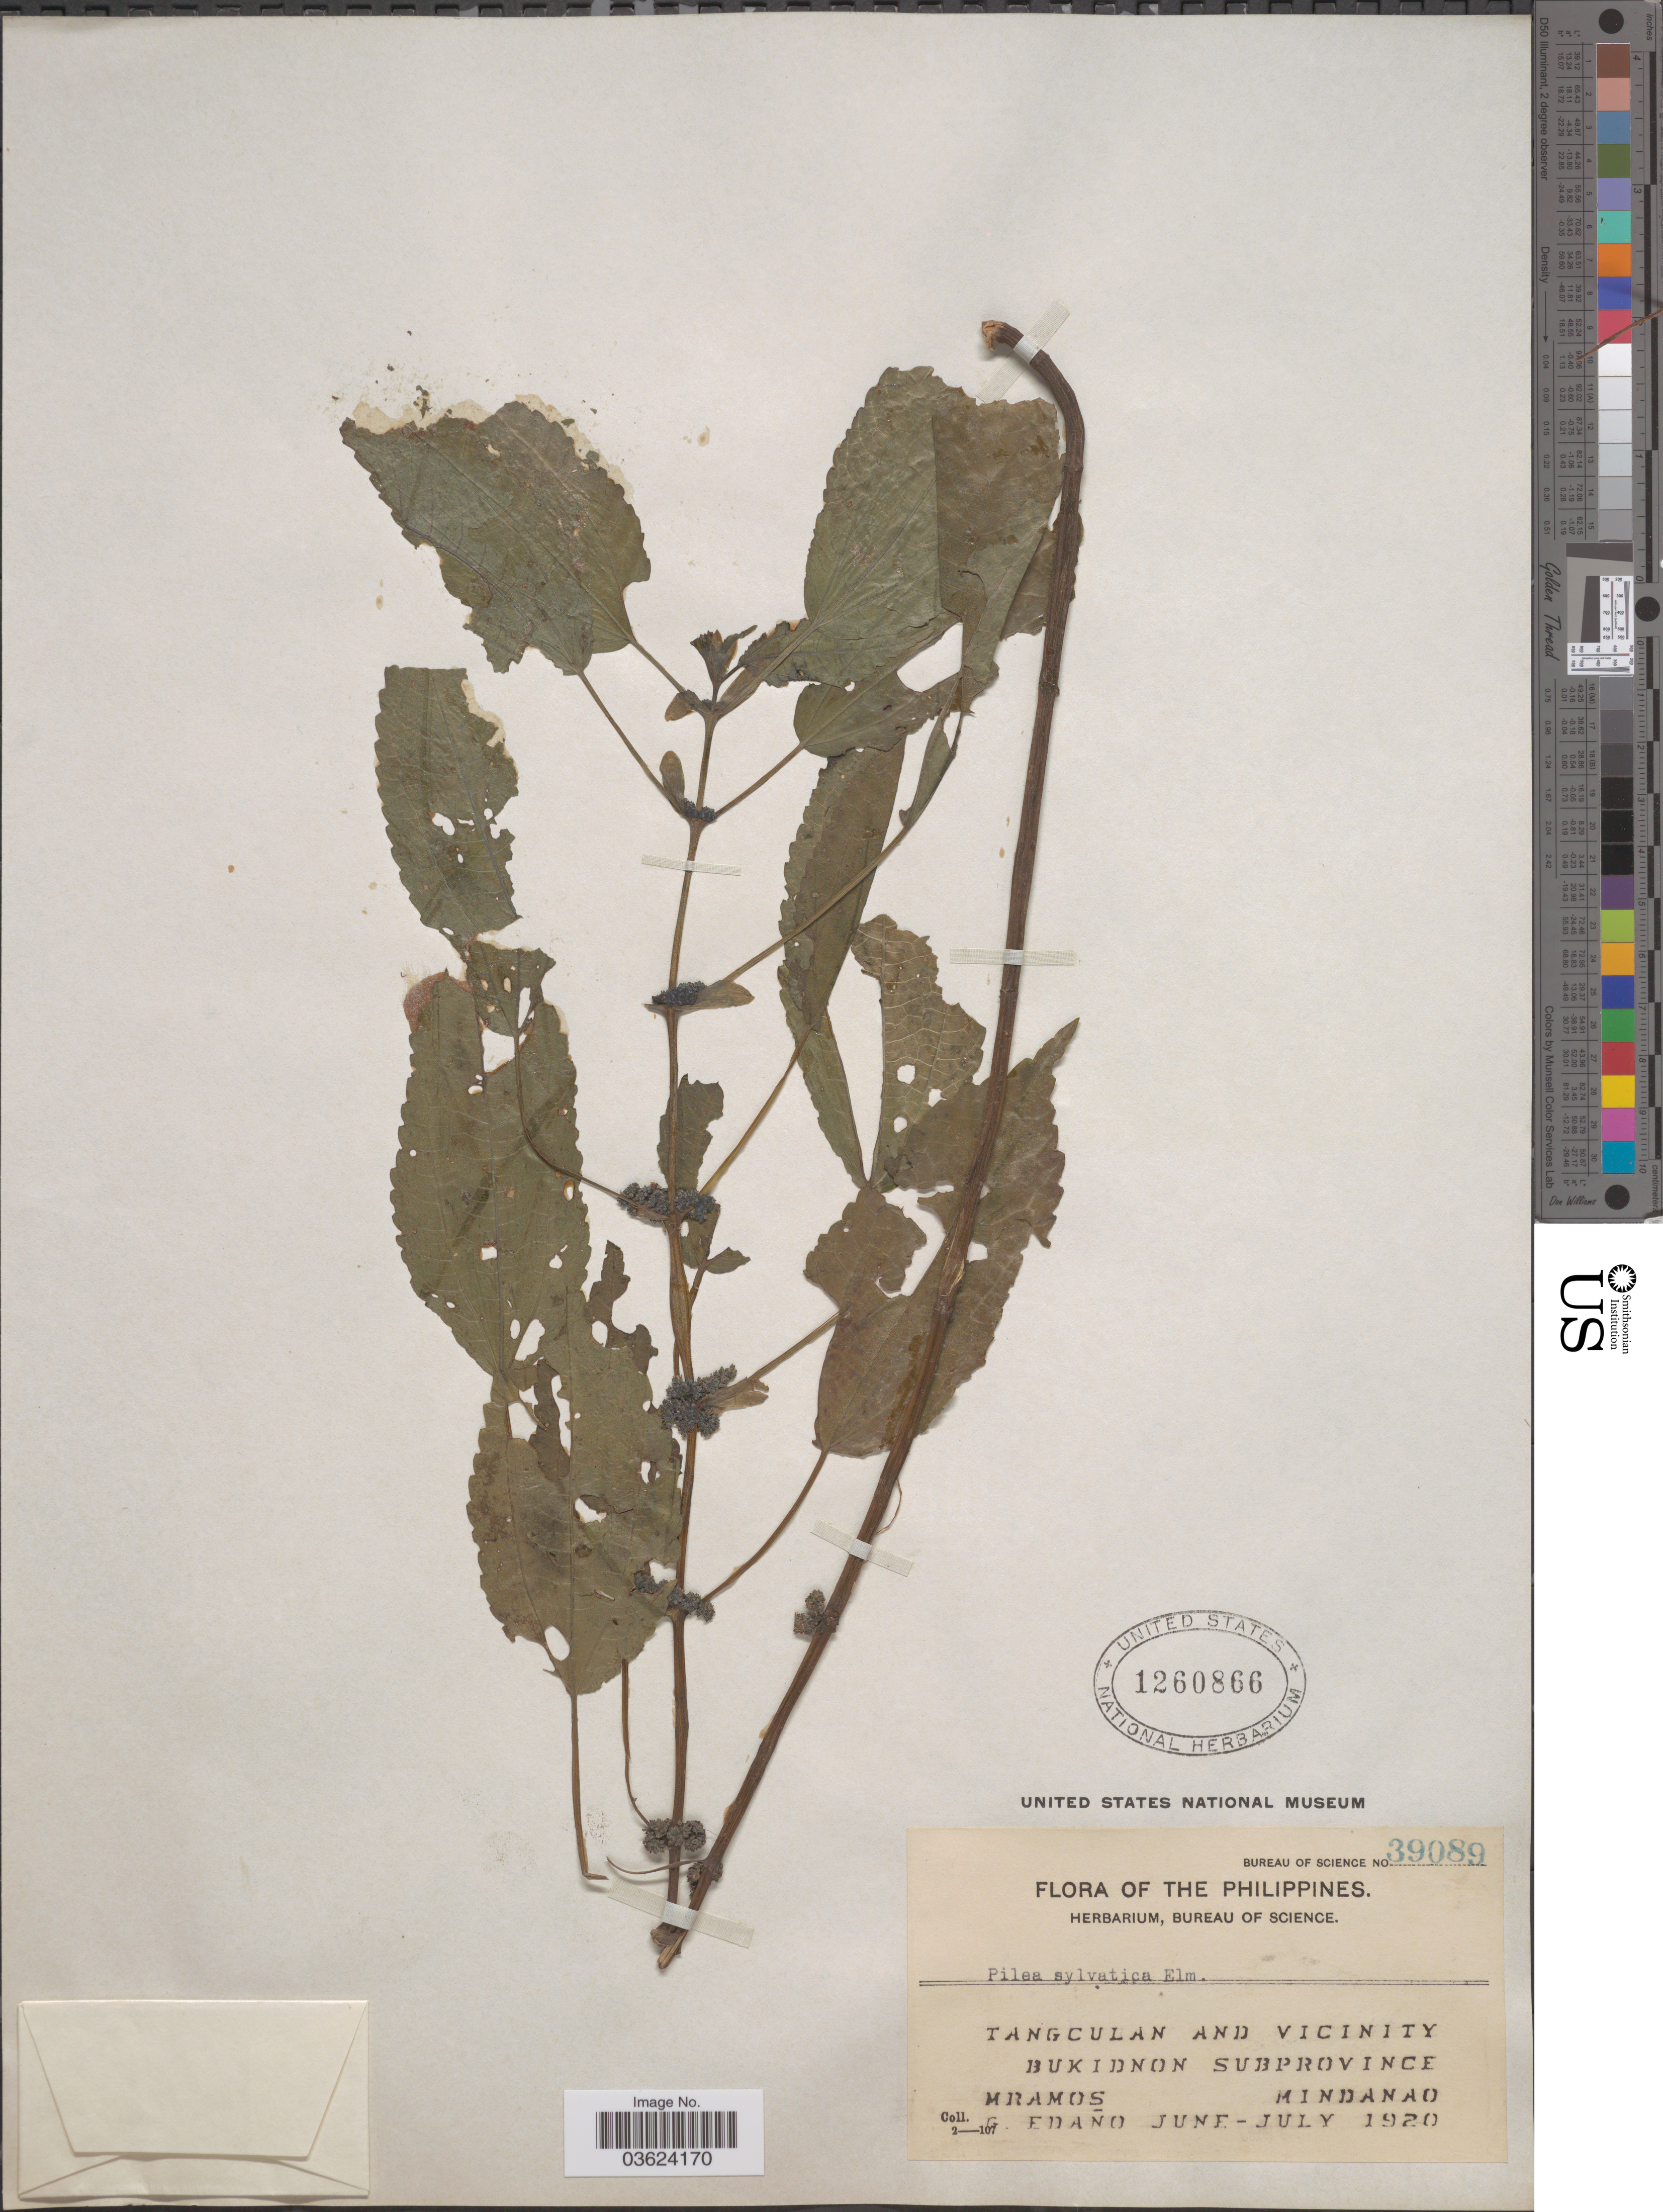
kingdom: Plantae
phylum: Tracheophyta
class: Magnoliopsida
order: Rosales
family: Urticaceae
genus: Pilea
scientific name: Pilea sylvatica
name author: Elmer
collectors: M. Ramos & G. Edaño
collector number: Bureau of Science 39089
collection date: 1920-06/1920-07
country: Philippines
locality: Tangculan and vicinity. Bukidnon Subprovince. Mindanao.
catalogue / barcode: US 1260866